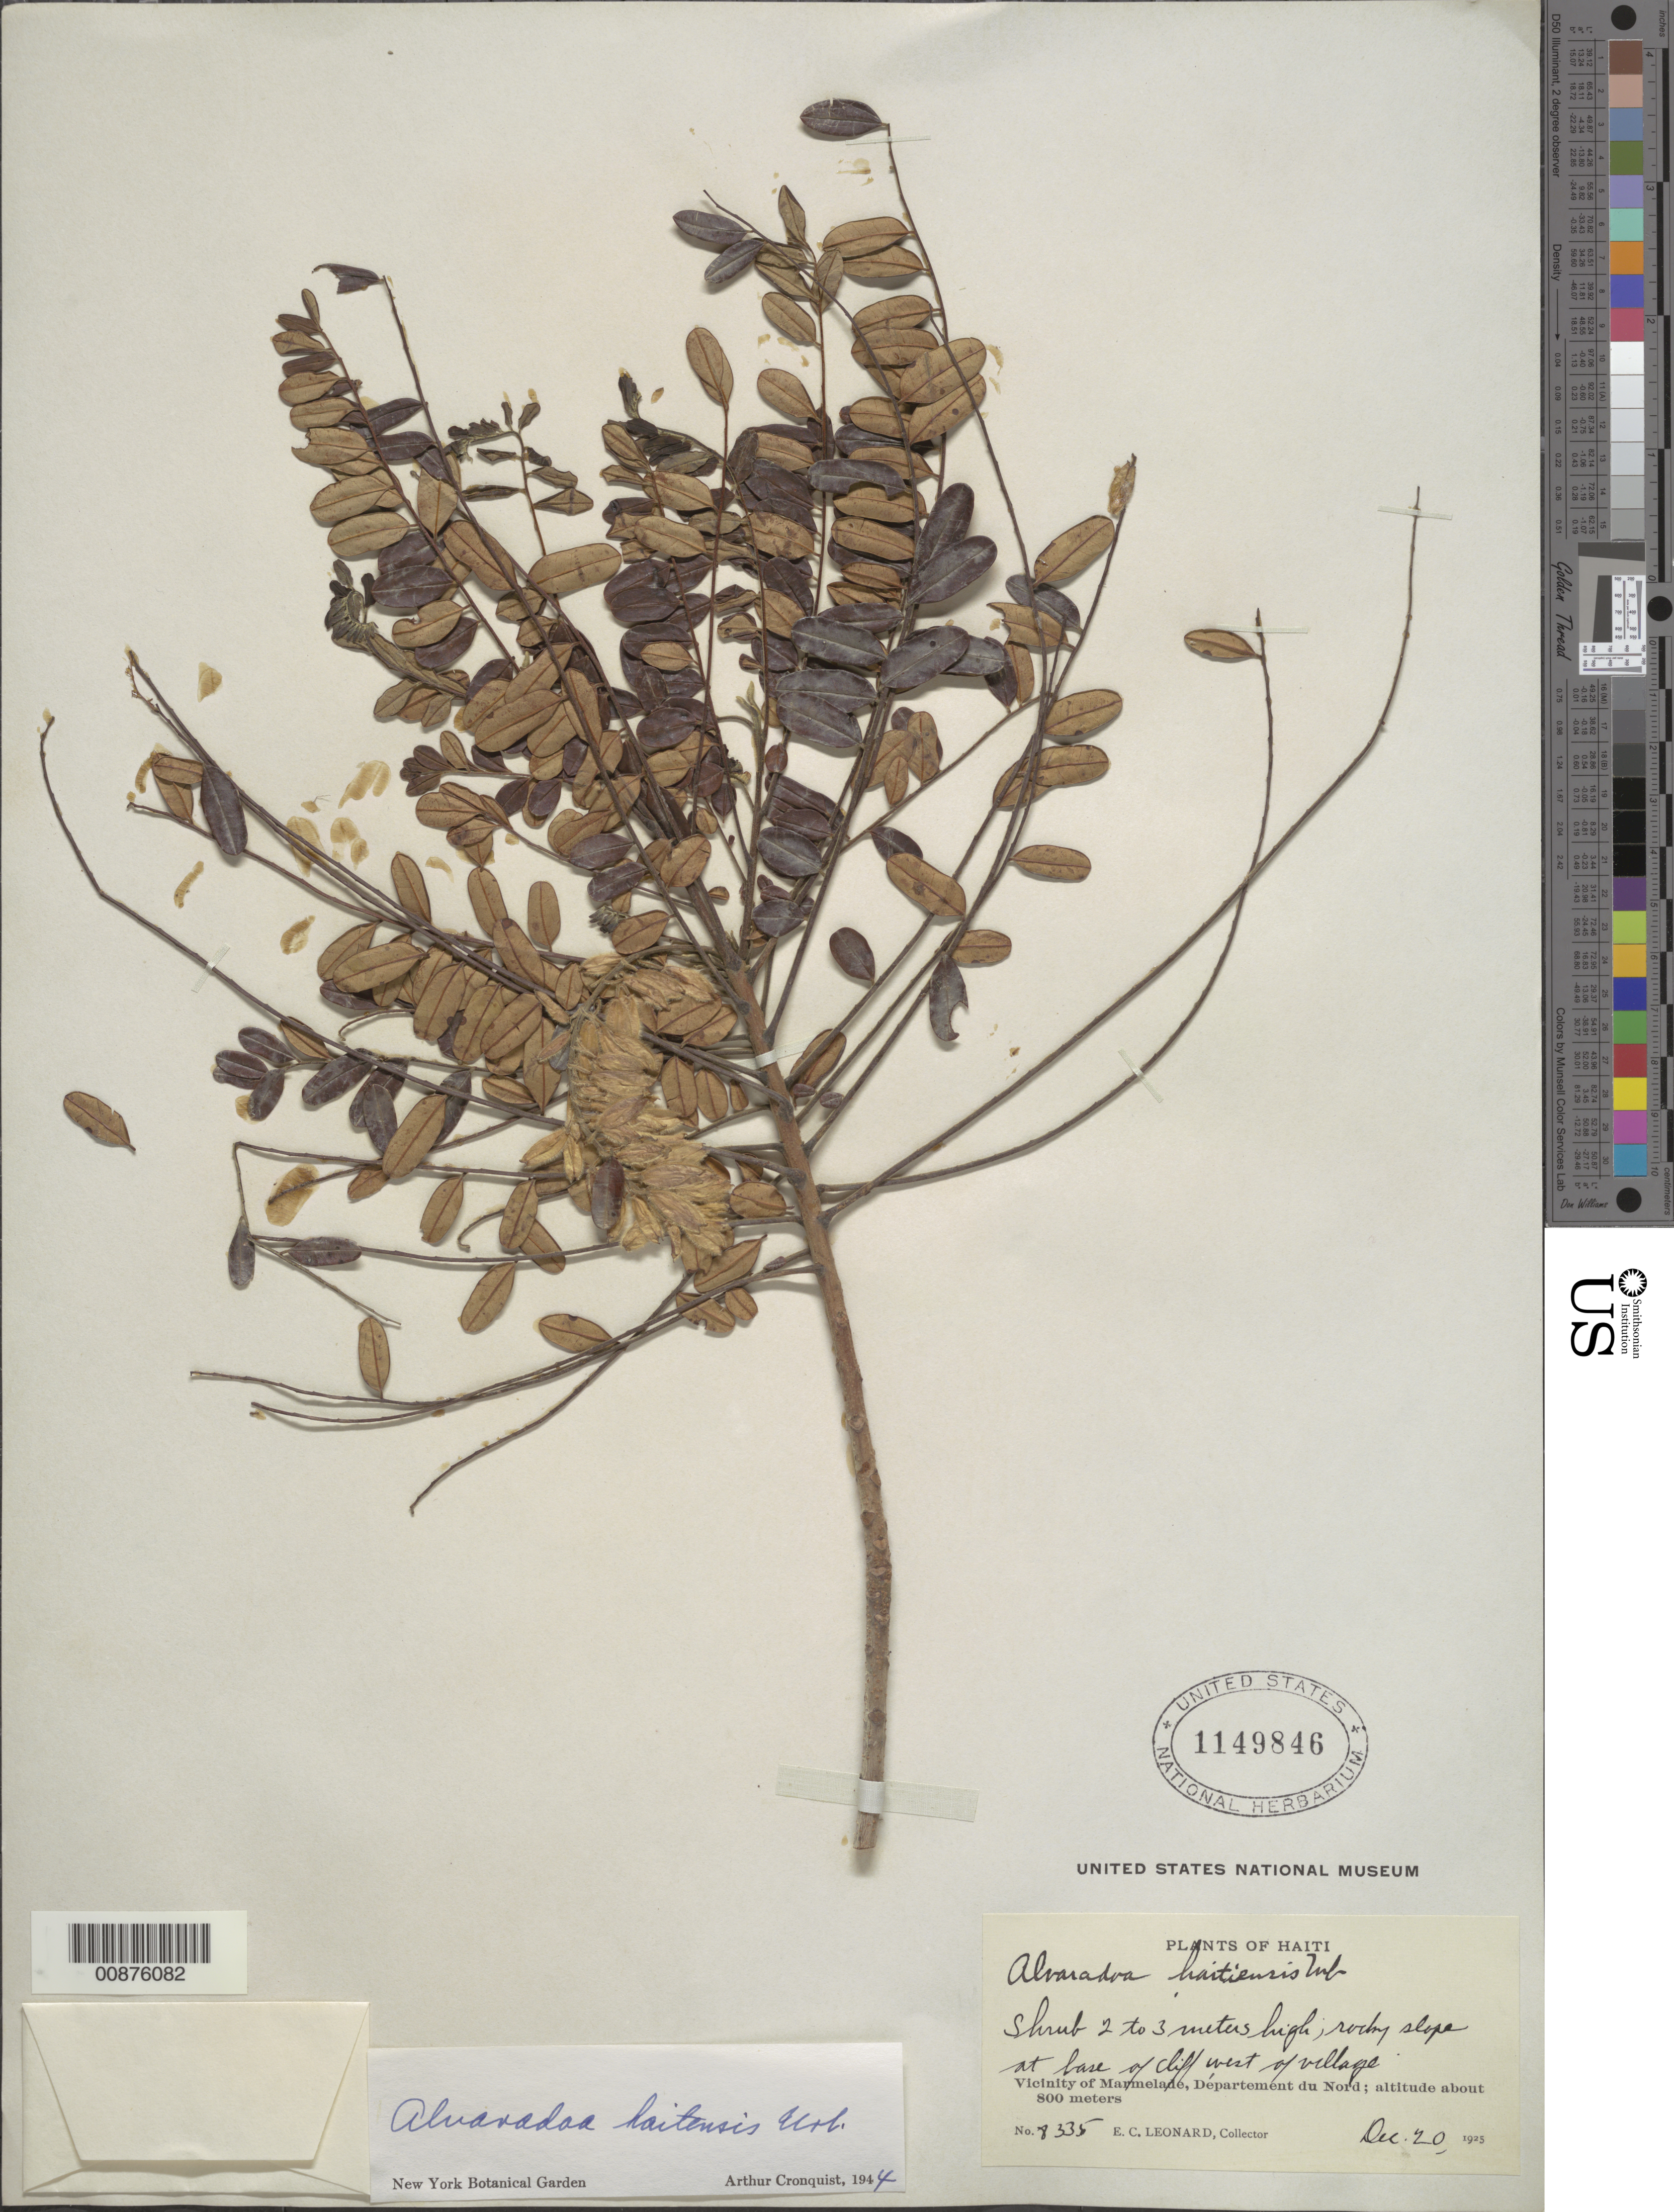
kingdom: Plantae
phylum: Tracheophyta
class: Magnoliopsida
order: Picramniales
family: Picramniaceae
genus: Alvaradoa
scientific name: Alvaradoa haitiensis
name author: Urb.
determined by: Cronquist, A. J.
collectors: E. C. Leonard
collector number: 8335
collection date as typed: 20 Dec 1925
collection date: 1925-12-20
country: Haiti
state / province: Nord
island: Hispaniola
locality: Vicinity of Marmelade, W of village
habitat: Rocky slope at base of cliff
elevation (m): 800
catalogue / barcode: US 1149846